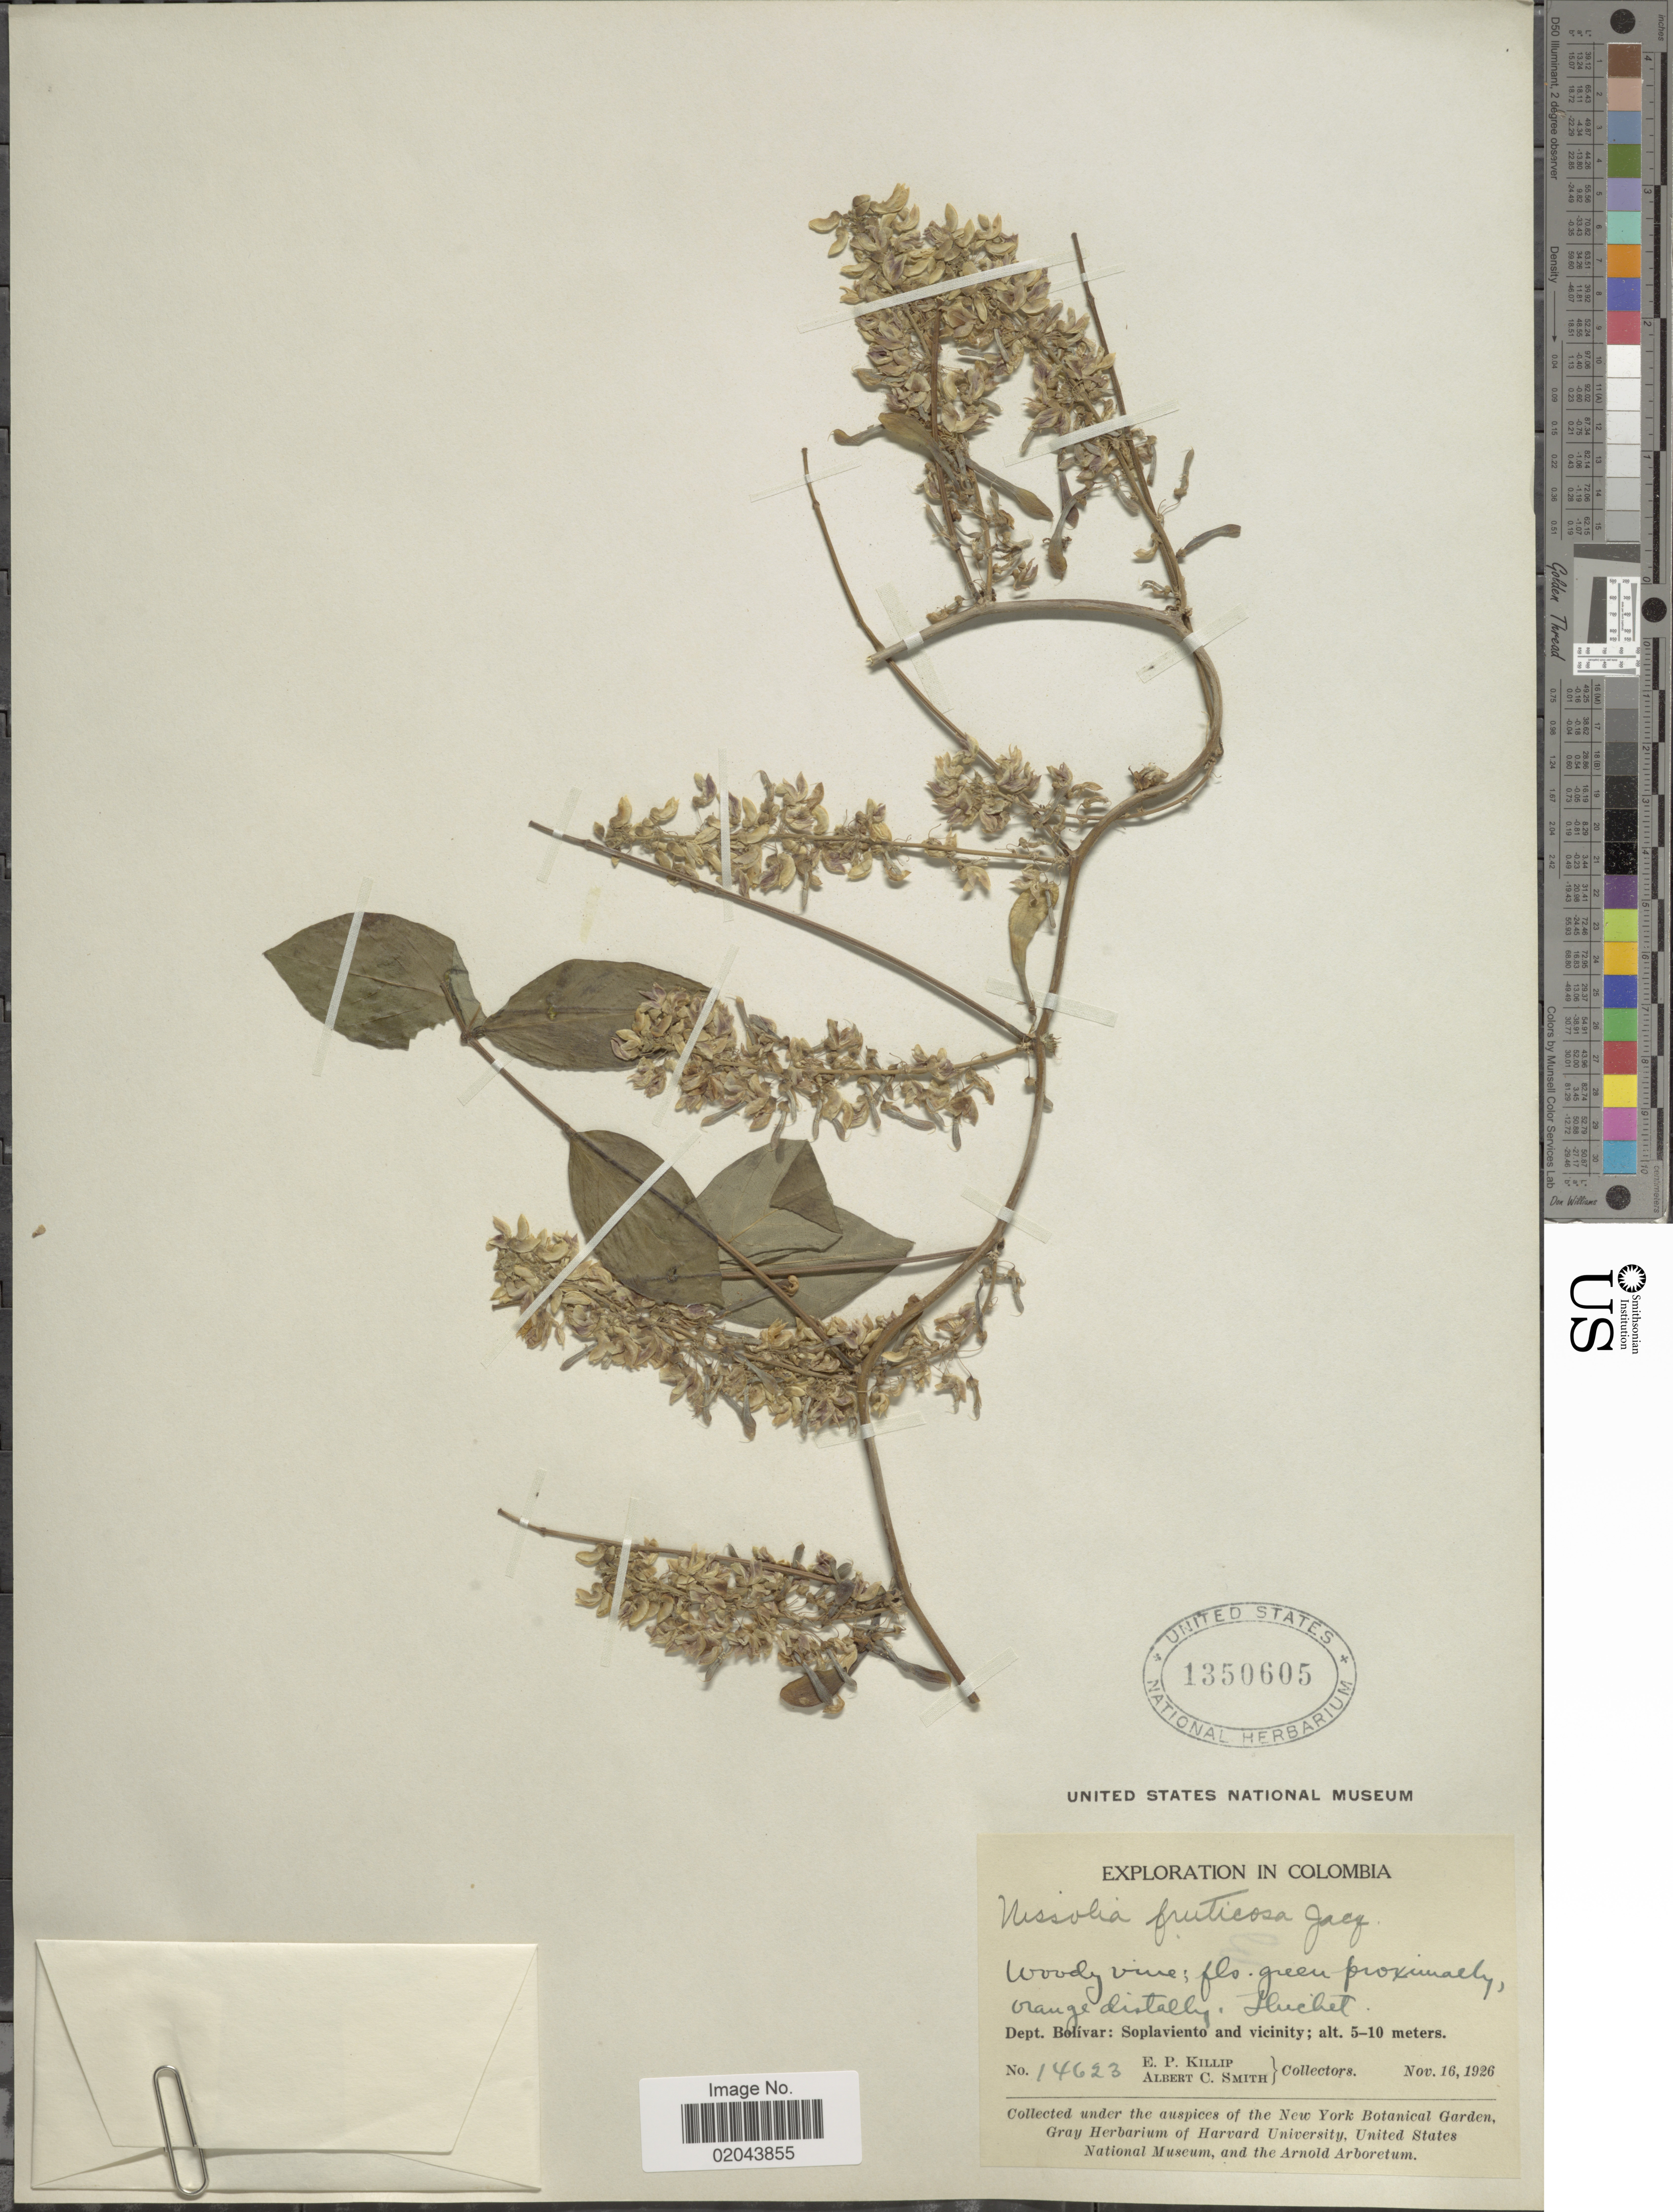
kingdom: Plantae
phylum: Tracheophyta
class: Magnoliopsida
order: Fabales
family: Fabaceae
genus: Nissolia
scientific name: Nissolia fruticosa var. fruticosa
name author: Jacq.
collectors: E. P. Killip & A. C. Smith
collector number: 14623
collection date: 1926-11-16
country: Colombia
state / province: Bolívar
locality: Soplaviento and vicinity.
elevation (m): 5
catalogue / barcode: US 1350605